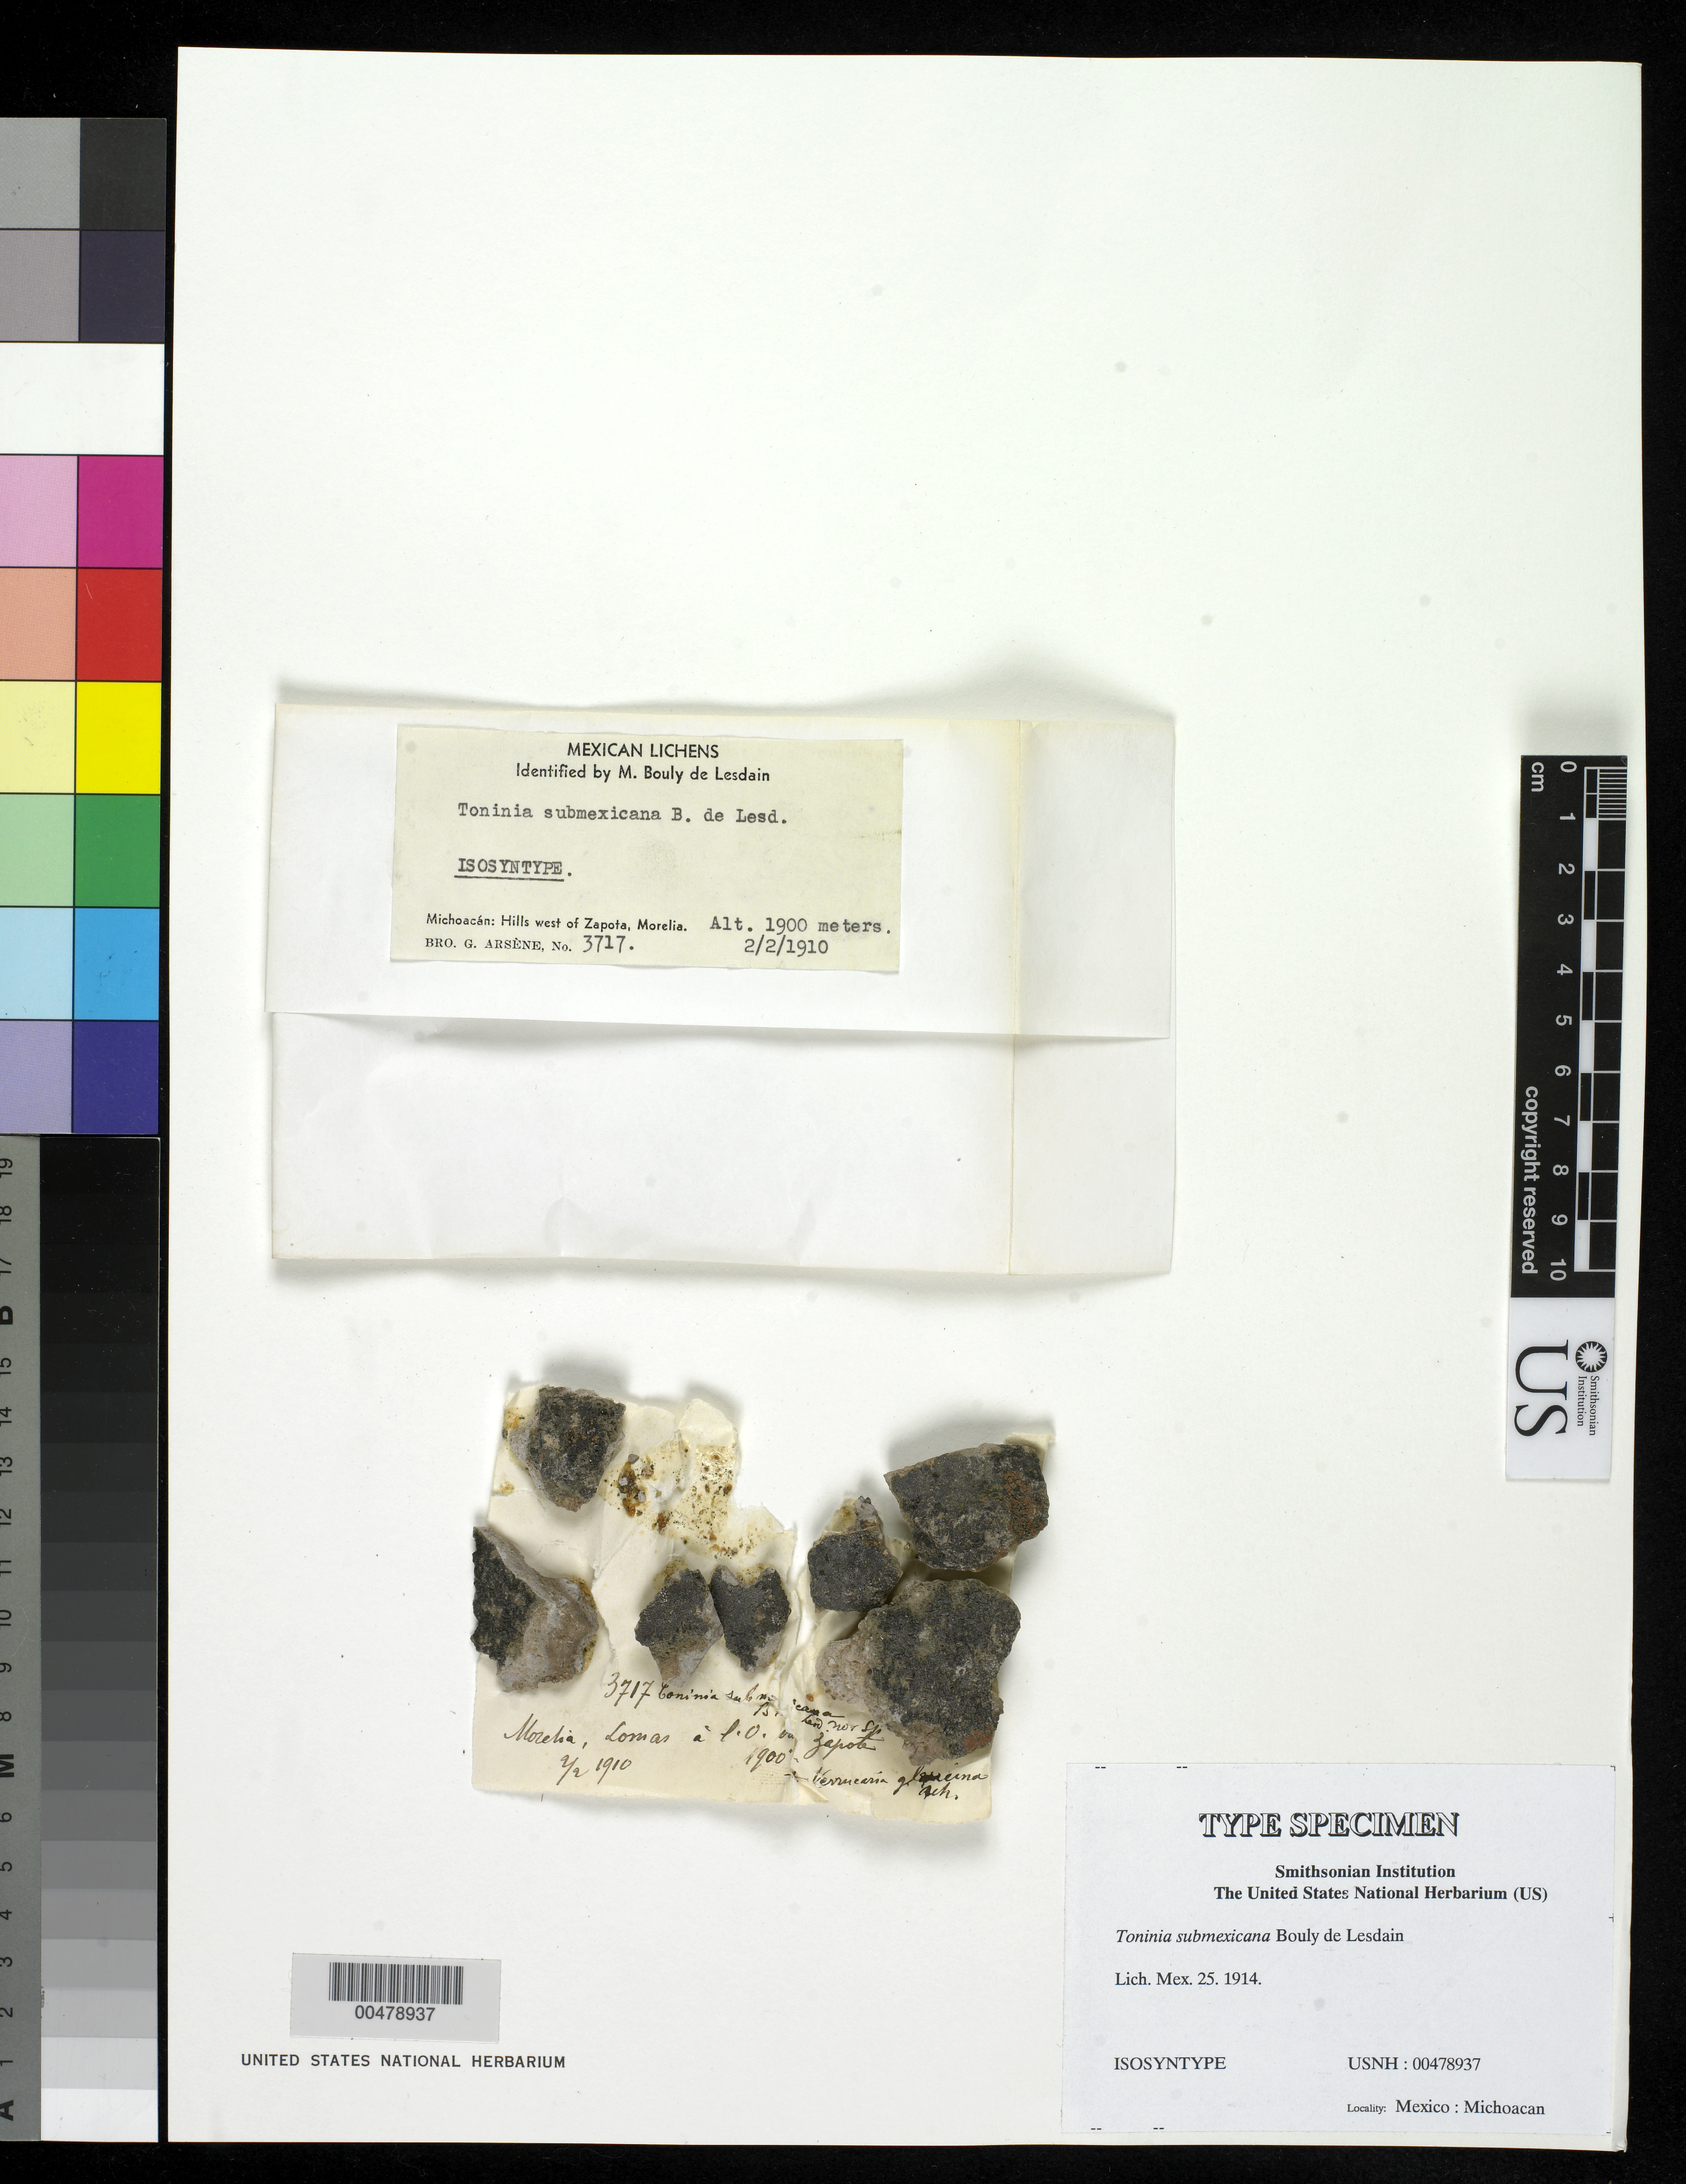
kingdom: Fungi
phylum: Ascomycota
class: Lecanoromycetes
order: Lecanorales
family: Ramalinaceae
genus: Toninia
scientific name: Toninia submexicana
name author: B. de Lesd.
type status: Isosyntype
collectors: Bro. G. Arsène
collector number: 3717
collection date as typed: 02 Feb 1910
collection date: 1910-02-02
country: Mexico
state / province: Michoacán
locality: Hills W of Zapota, Morelia.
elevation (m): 1900